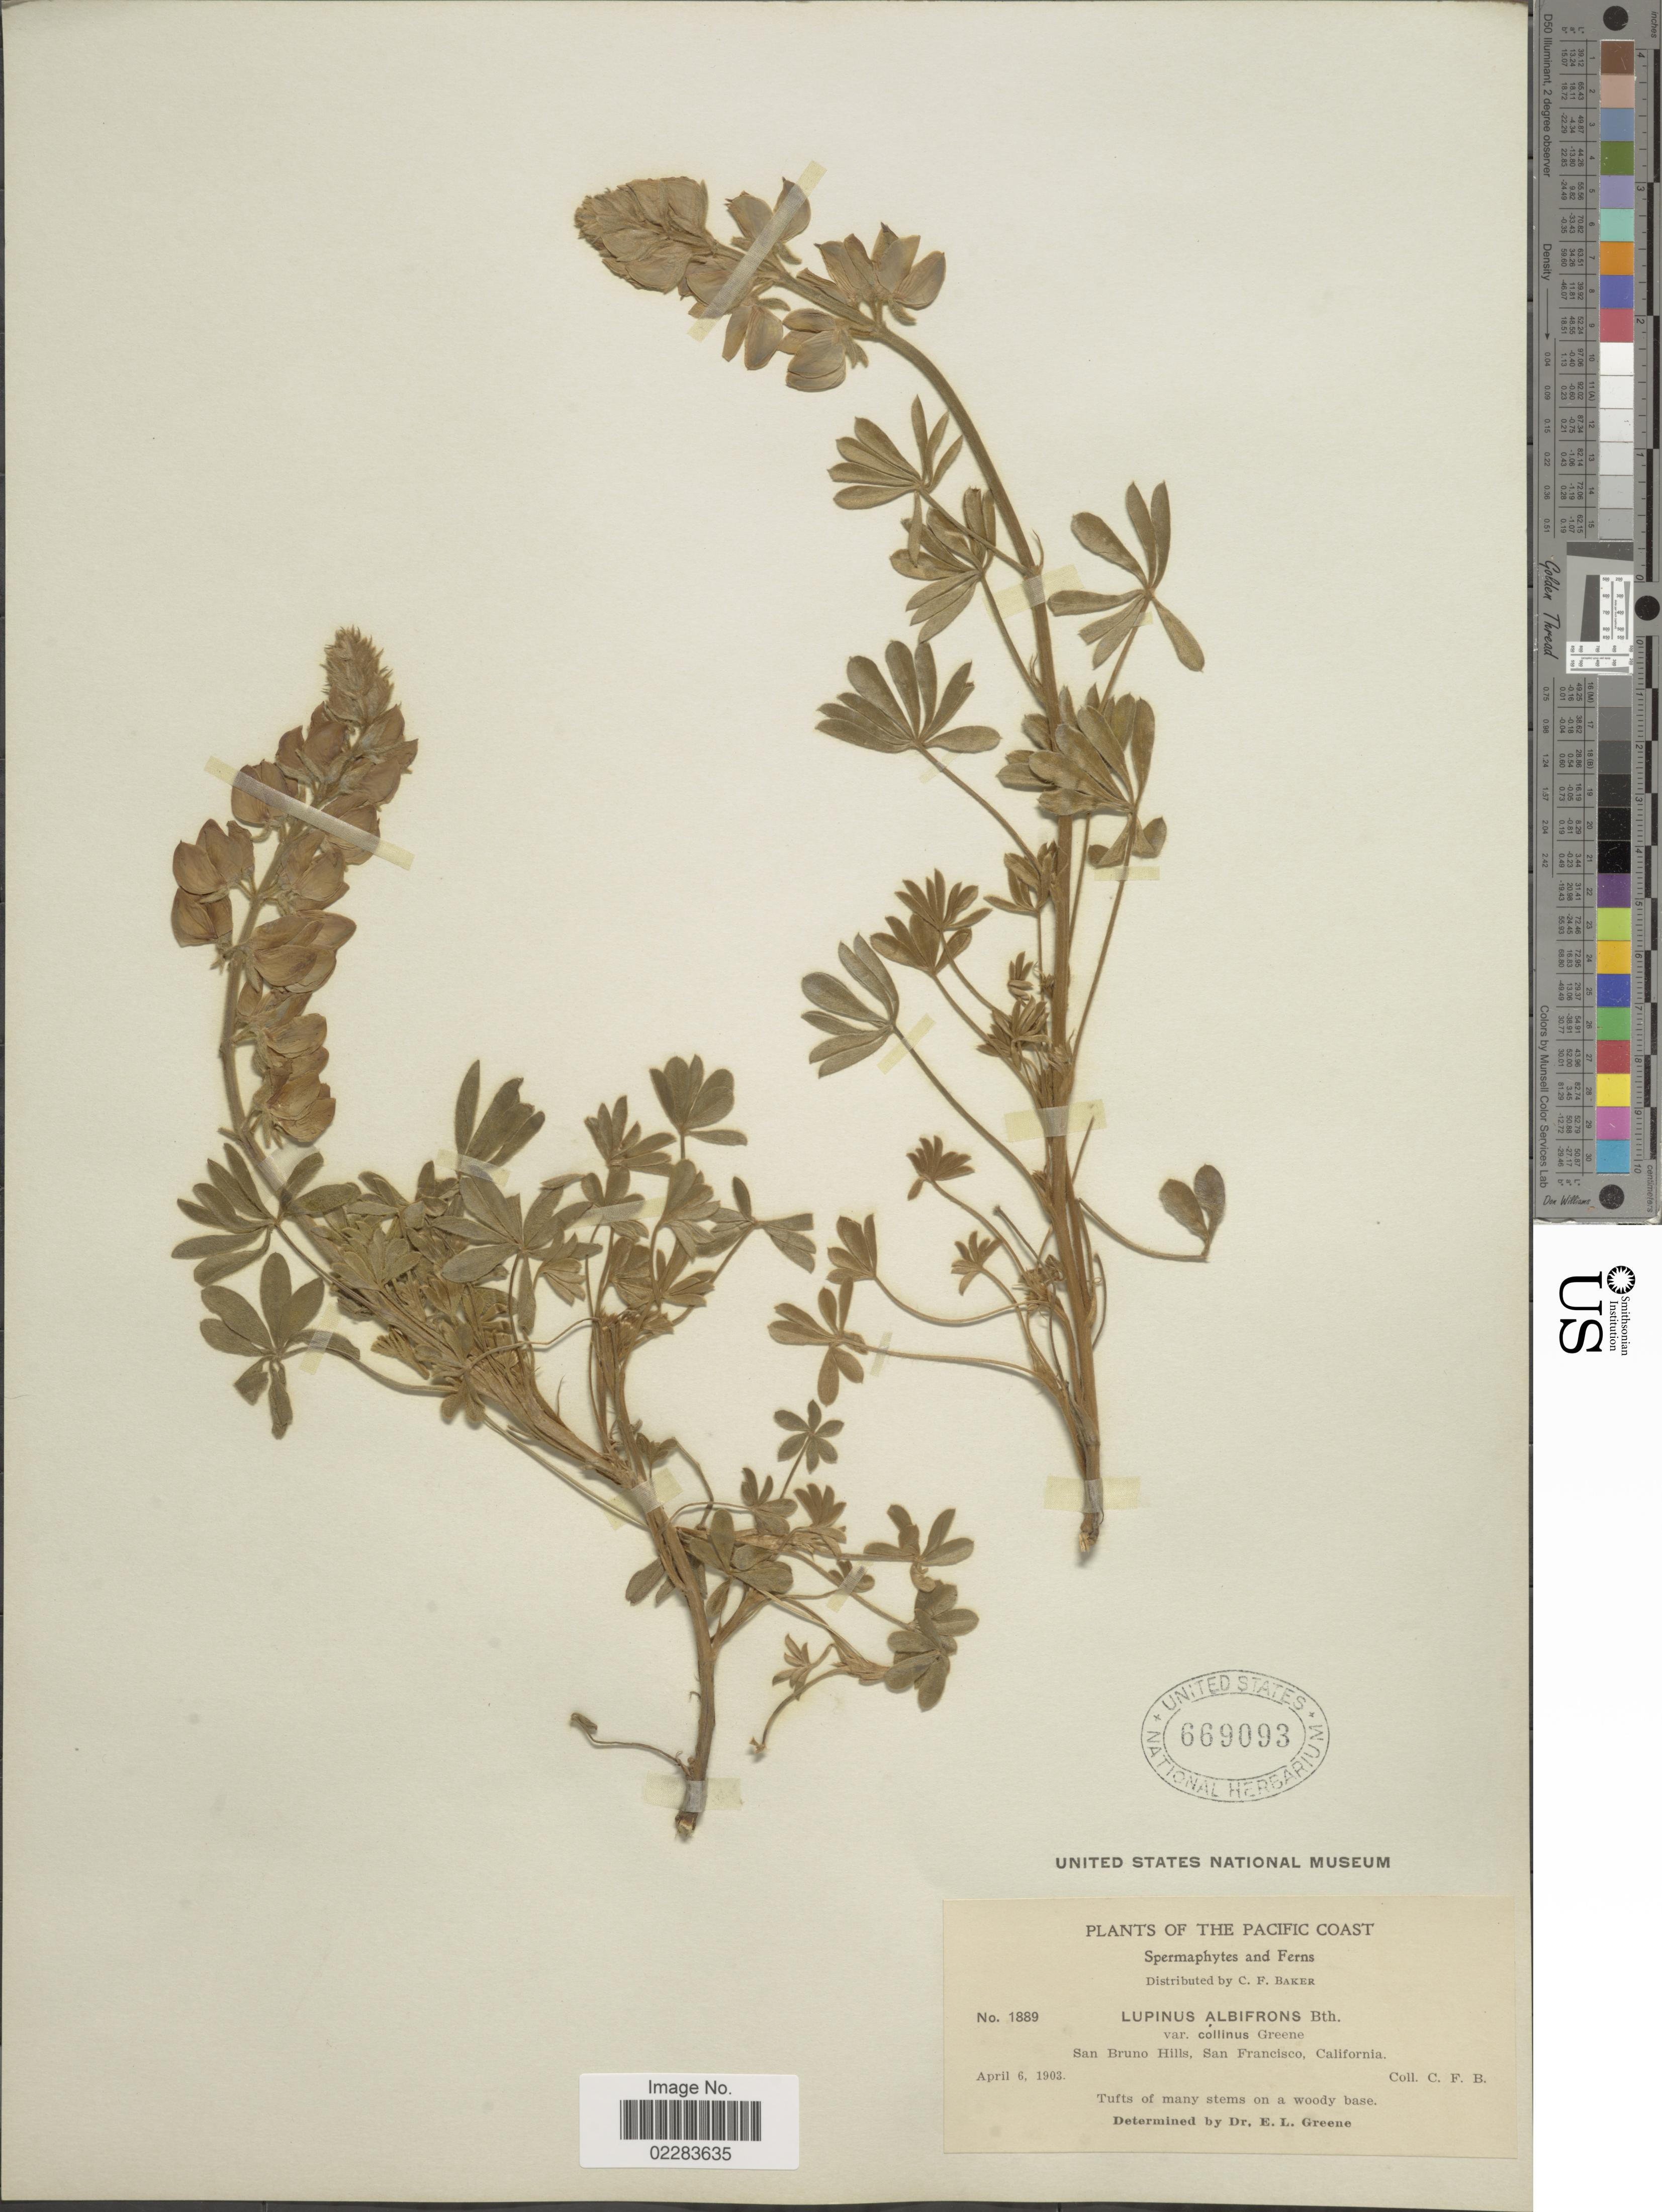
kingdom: Plantae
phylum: Tracheophyta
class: Magnoliopsida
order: Fabales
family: Fabaceae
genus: Lupinus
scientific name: Lupinus albifrons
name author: Benth.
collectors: C. F. Baker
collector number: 1889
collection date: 1903-04-16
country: United States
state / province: California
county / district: San Francisco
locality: The Pacific Coast. San Bruno Hills, San Francisco.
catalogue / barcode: US 669093